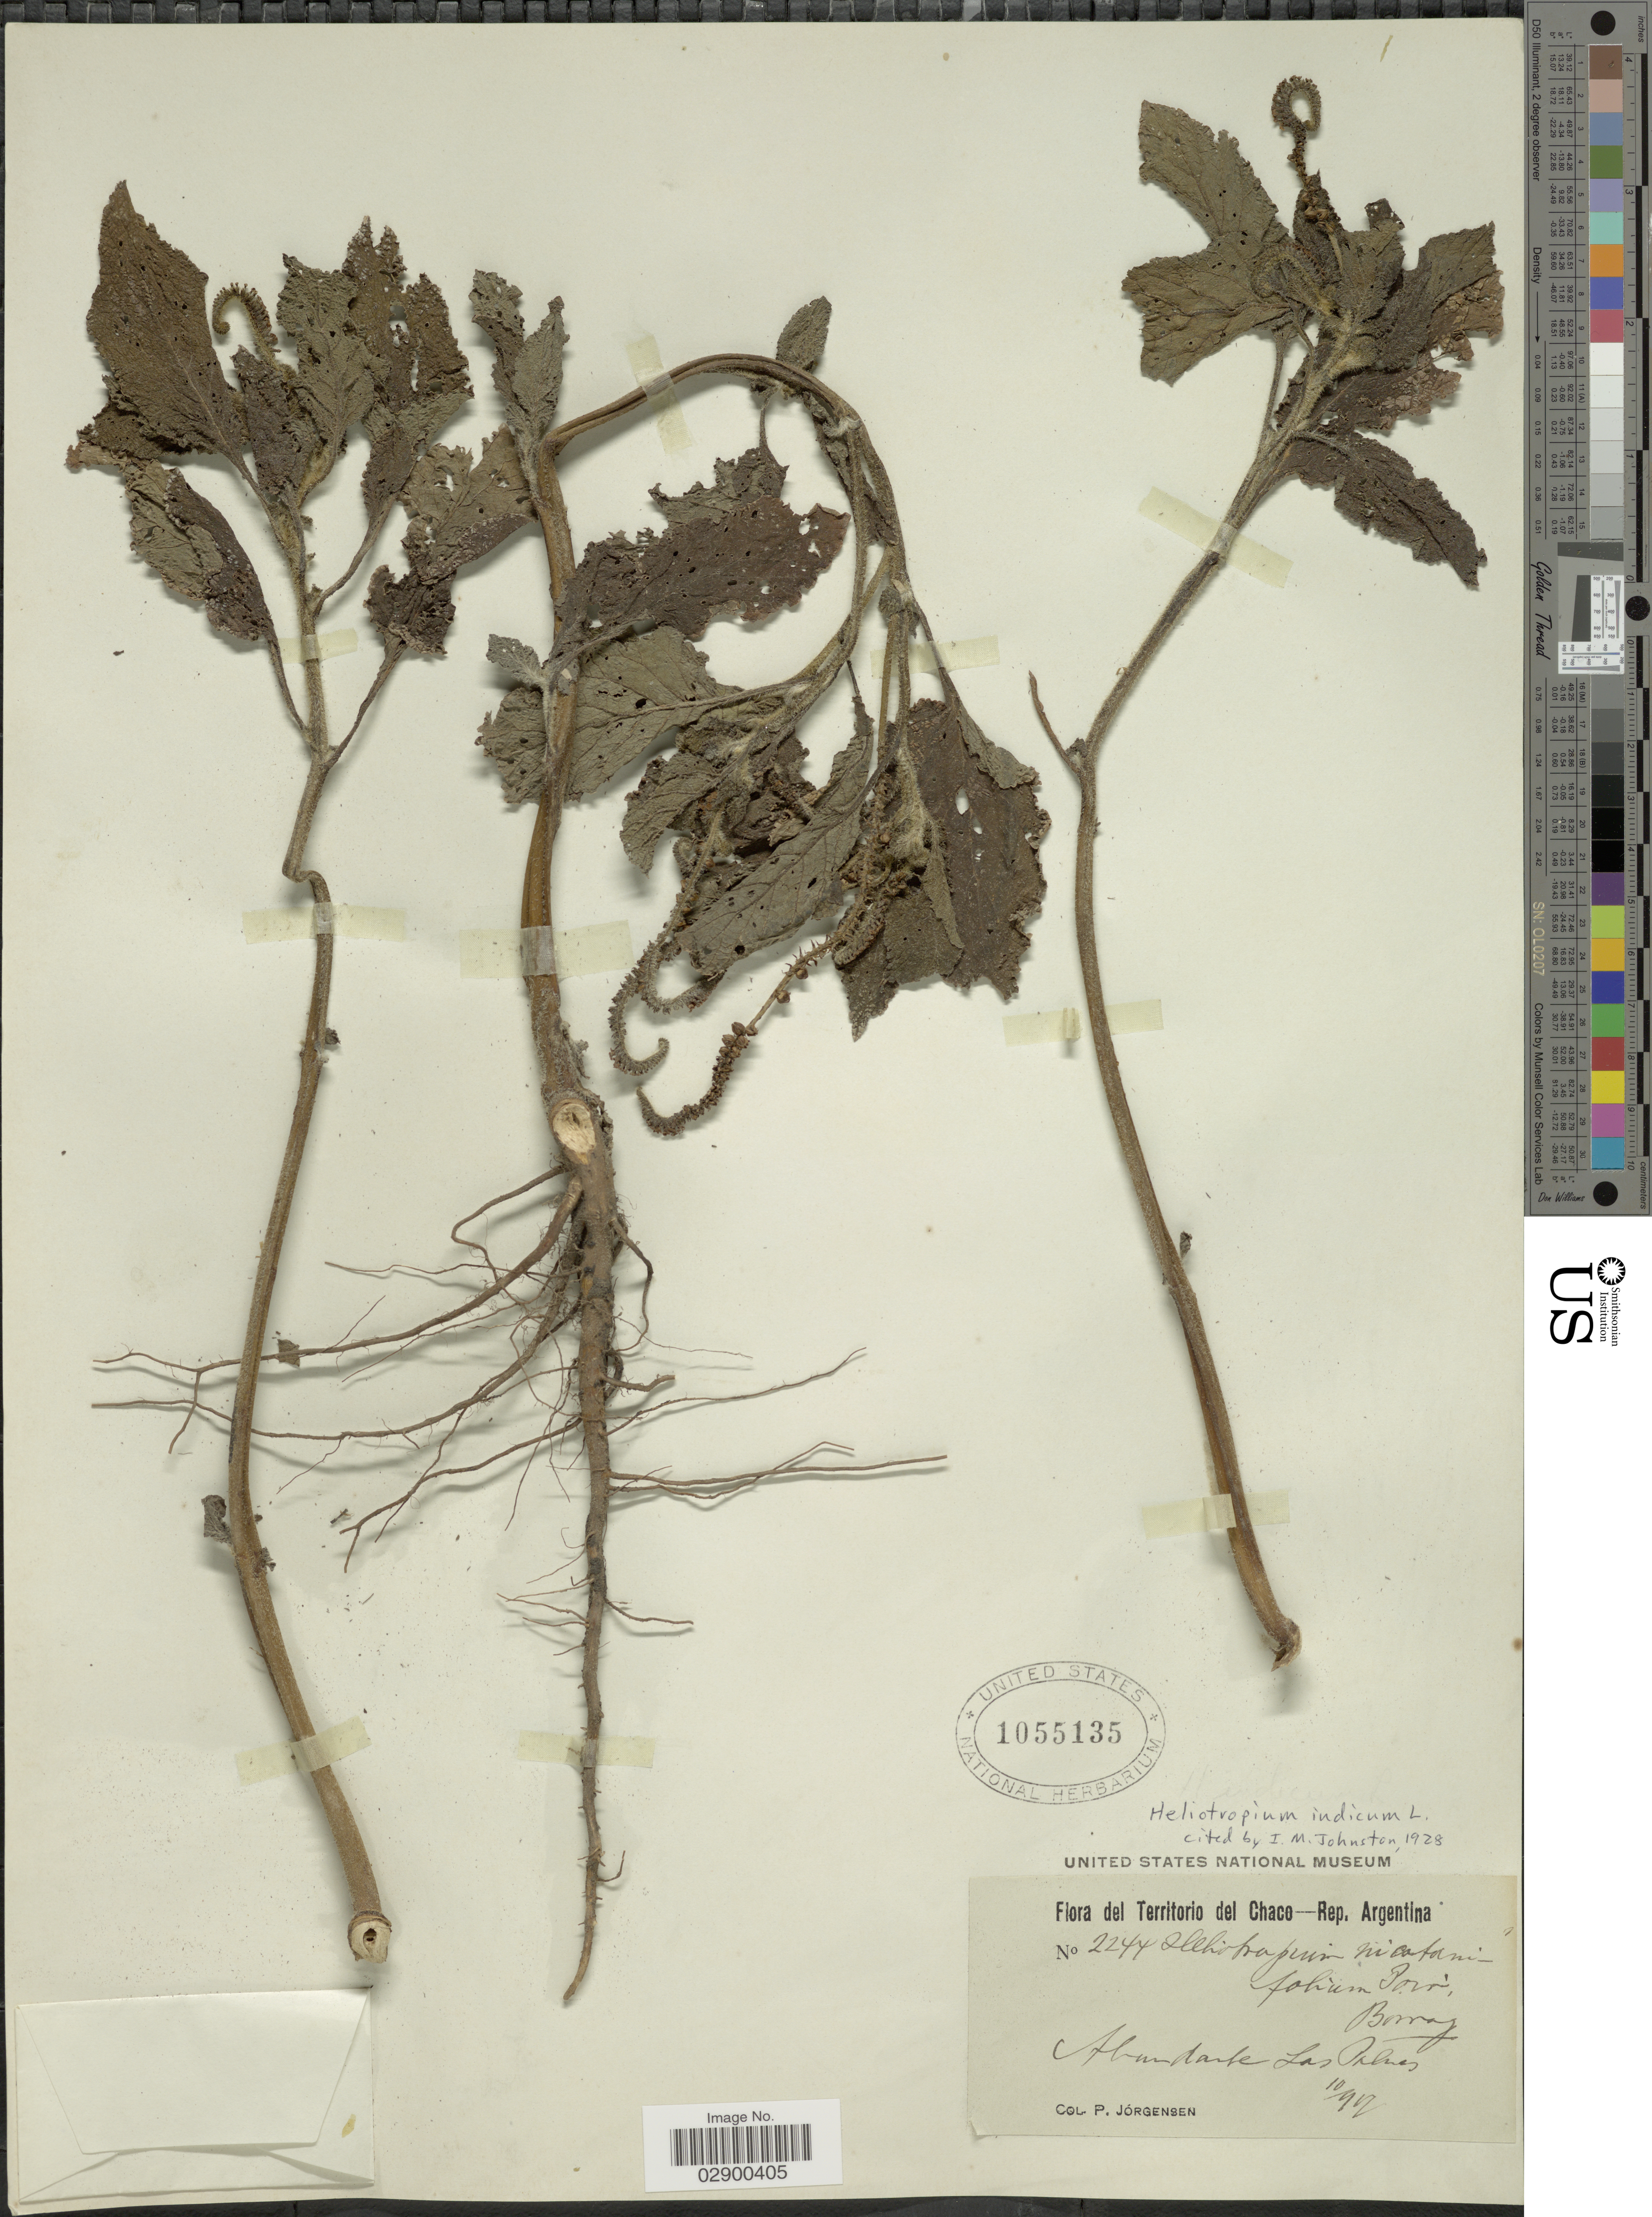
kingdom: Plantae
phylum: Tracheophyta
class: Magnoliopsida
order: Boraginales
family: Heliotropiaceae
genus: Heliotropium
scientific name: Heliotropium indicum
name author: L.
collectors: P. Jörgensen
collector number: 2244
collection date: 1917-10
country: Argentina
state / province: Chaco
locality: Abundant Las Palmas.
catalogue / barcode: US 1055135